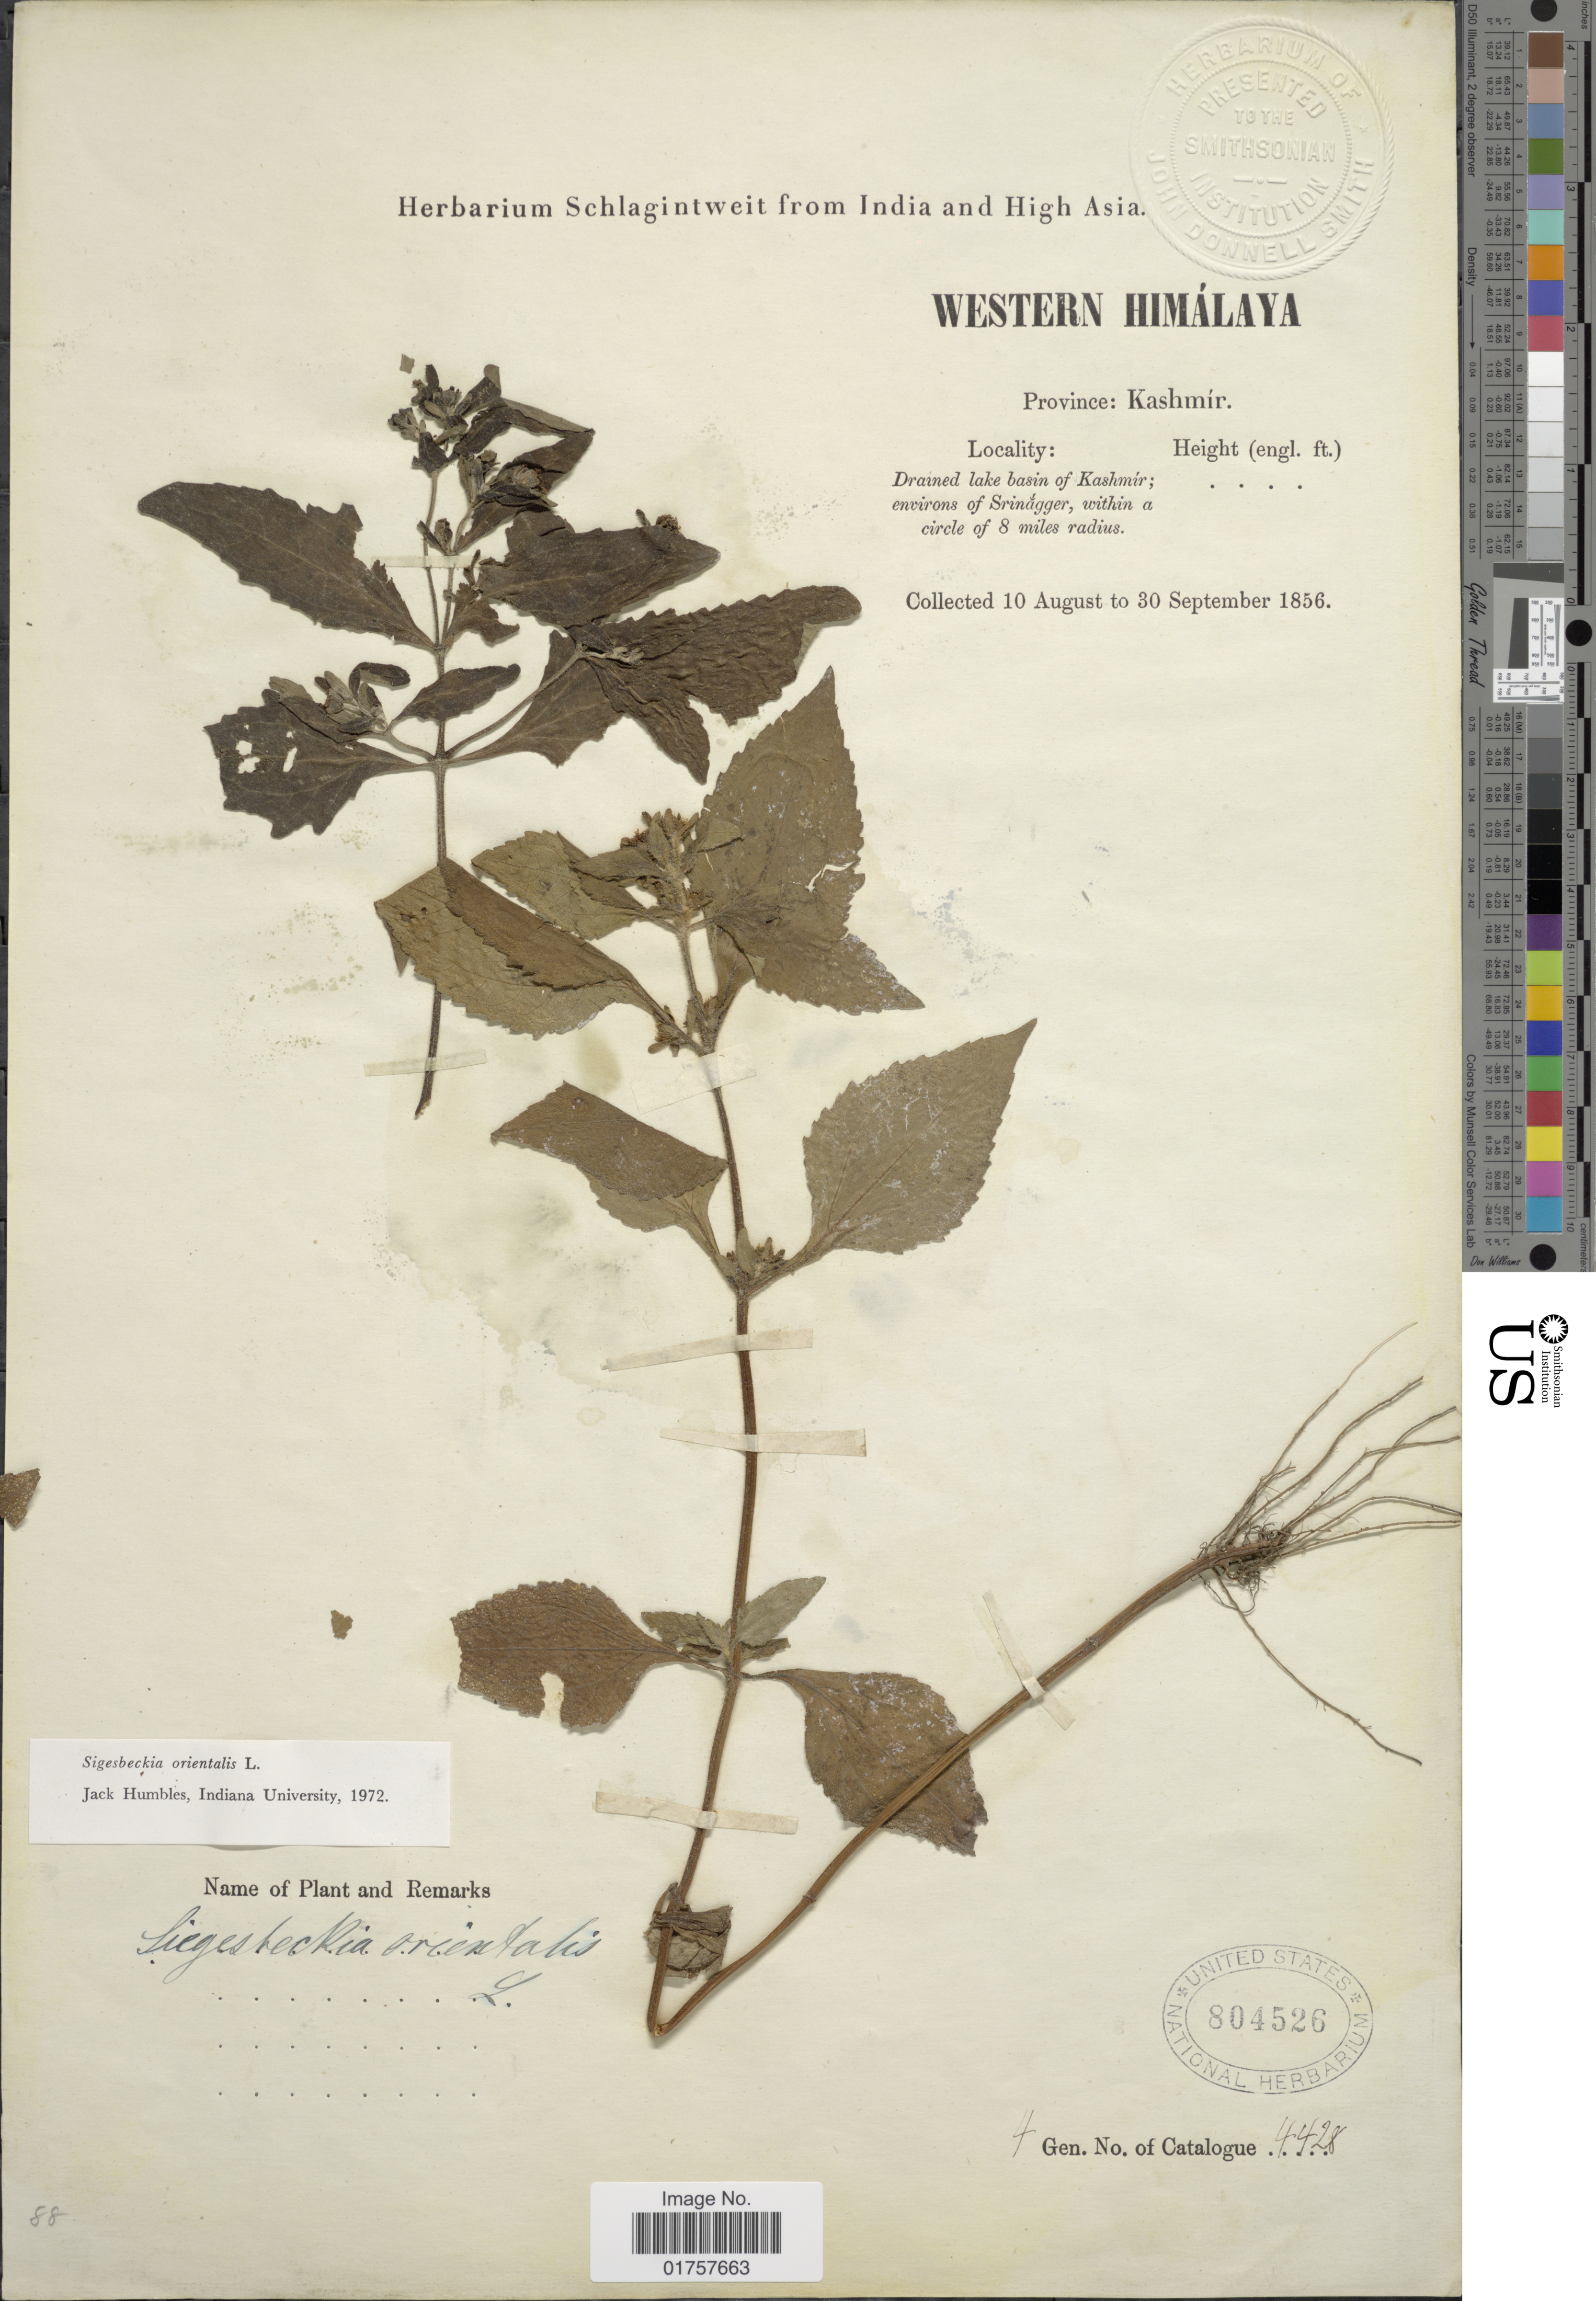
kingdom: Plantae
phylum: Tracheophyta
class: Magnoliopsida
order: Asterales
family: Asteraceae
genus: Sigesbeckia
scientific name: Sigesbeckia orientalis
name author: L.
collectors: ex herb. Schlagintweit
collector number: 4428?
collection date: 1856-08-10/1856-09-30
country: India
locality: Western Himálaya. Province: Kashmir. Drained lake basin of Kashmír; environs of Srinagger, within a circle of 8 miles radius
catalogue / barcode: US 804526